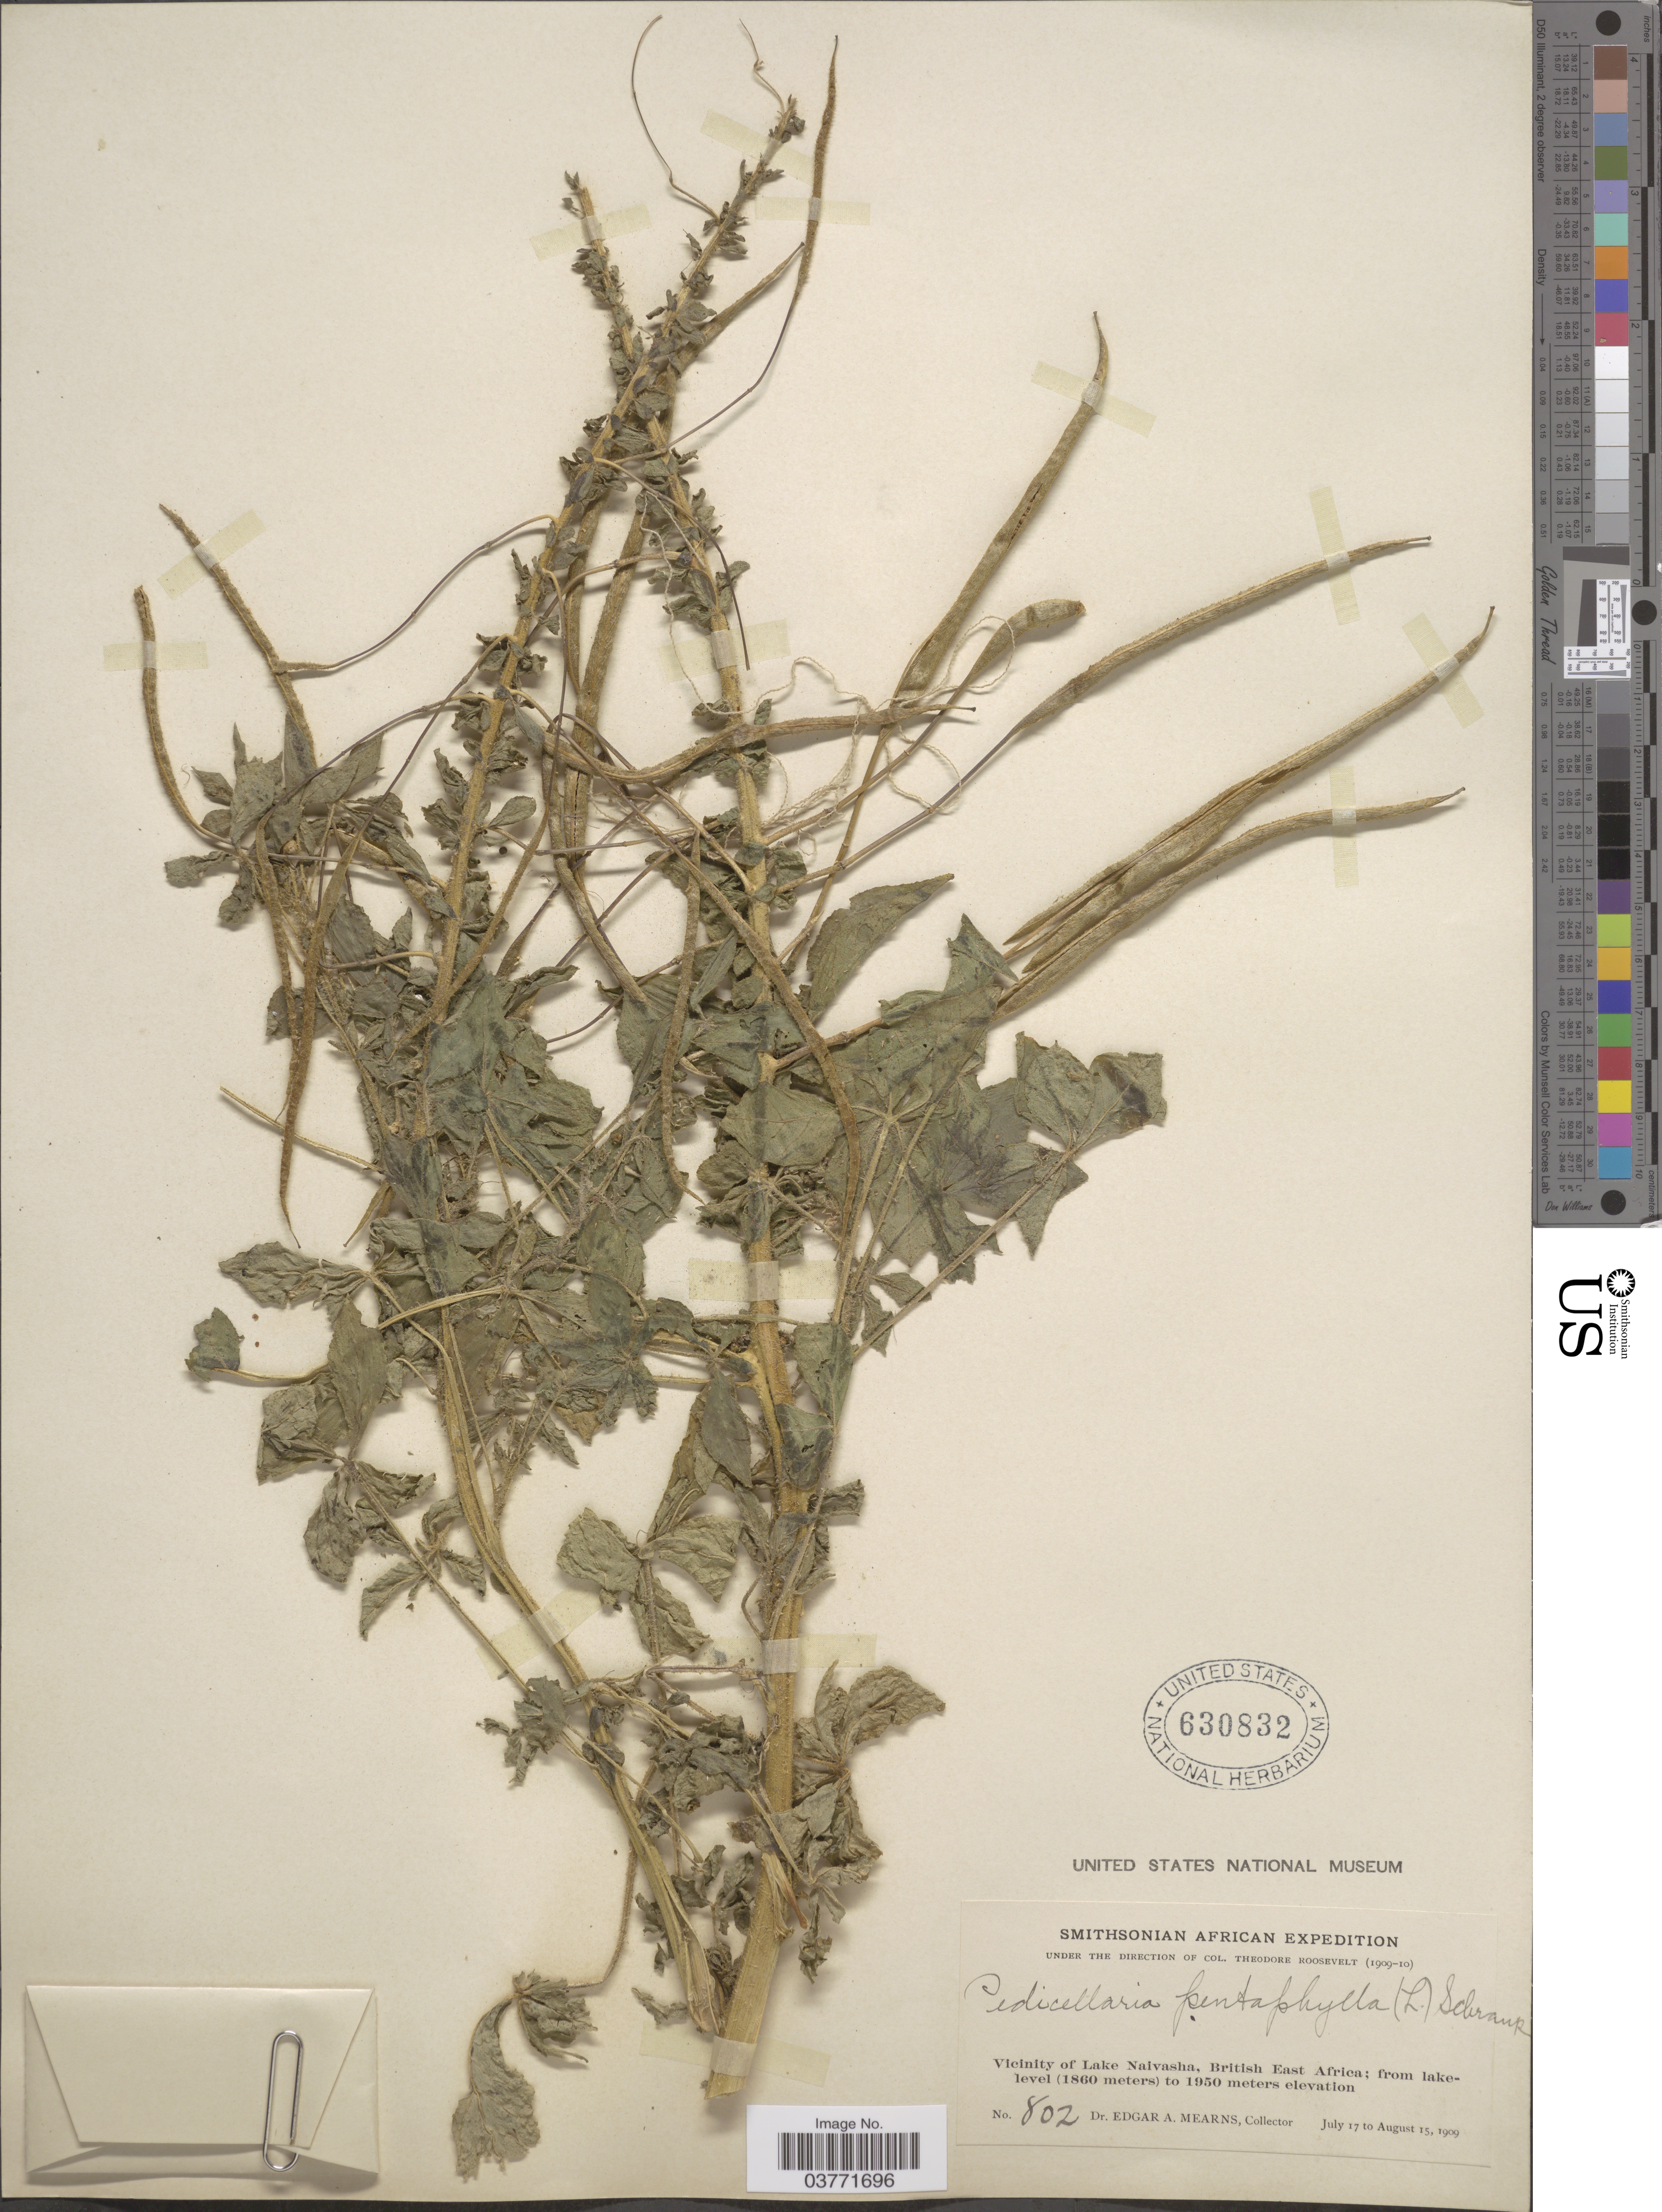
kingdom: Plantae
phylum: Tracheophyta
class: Magnoliopsida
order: Brassicales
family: Cleomaceae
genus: Gynandropsis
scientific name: Gynandropsis gynandra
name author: (L.) Briq.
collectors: E. A. Mearns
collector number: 802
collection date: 1909-07-17/1909-08-15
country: Kenya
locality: Vicinity of Lake Naivasha, British East Africa.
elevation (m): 1860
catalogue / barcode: US 630832